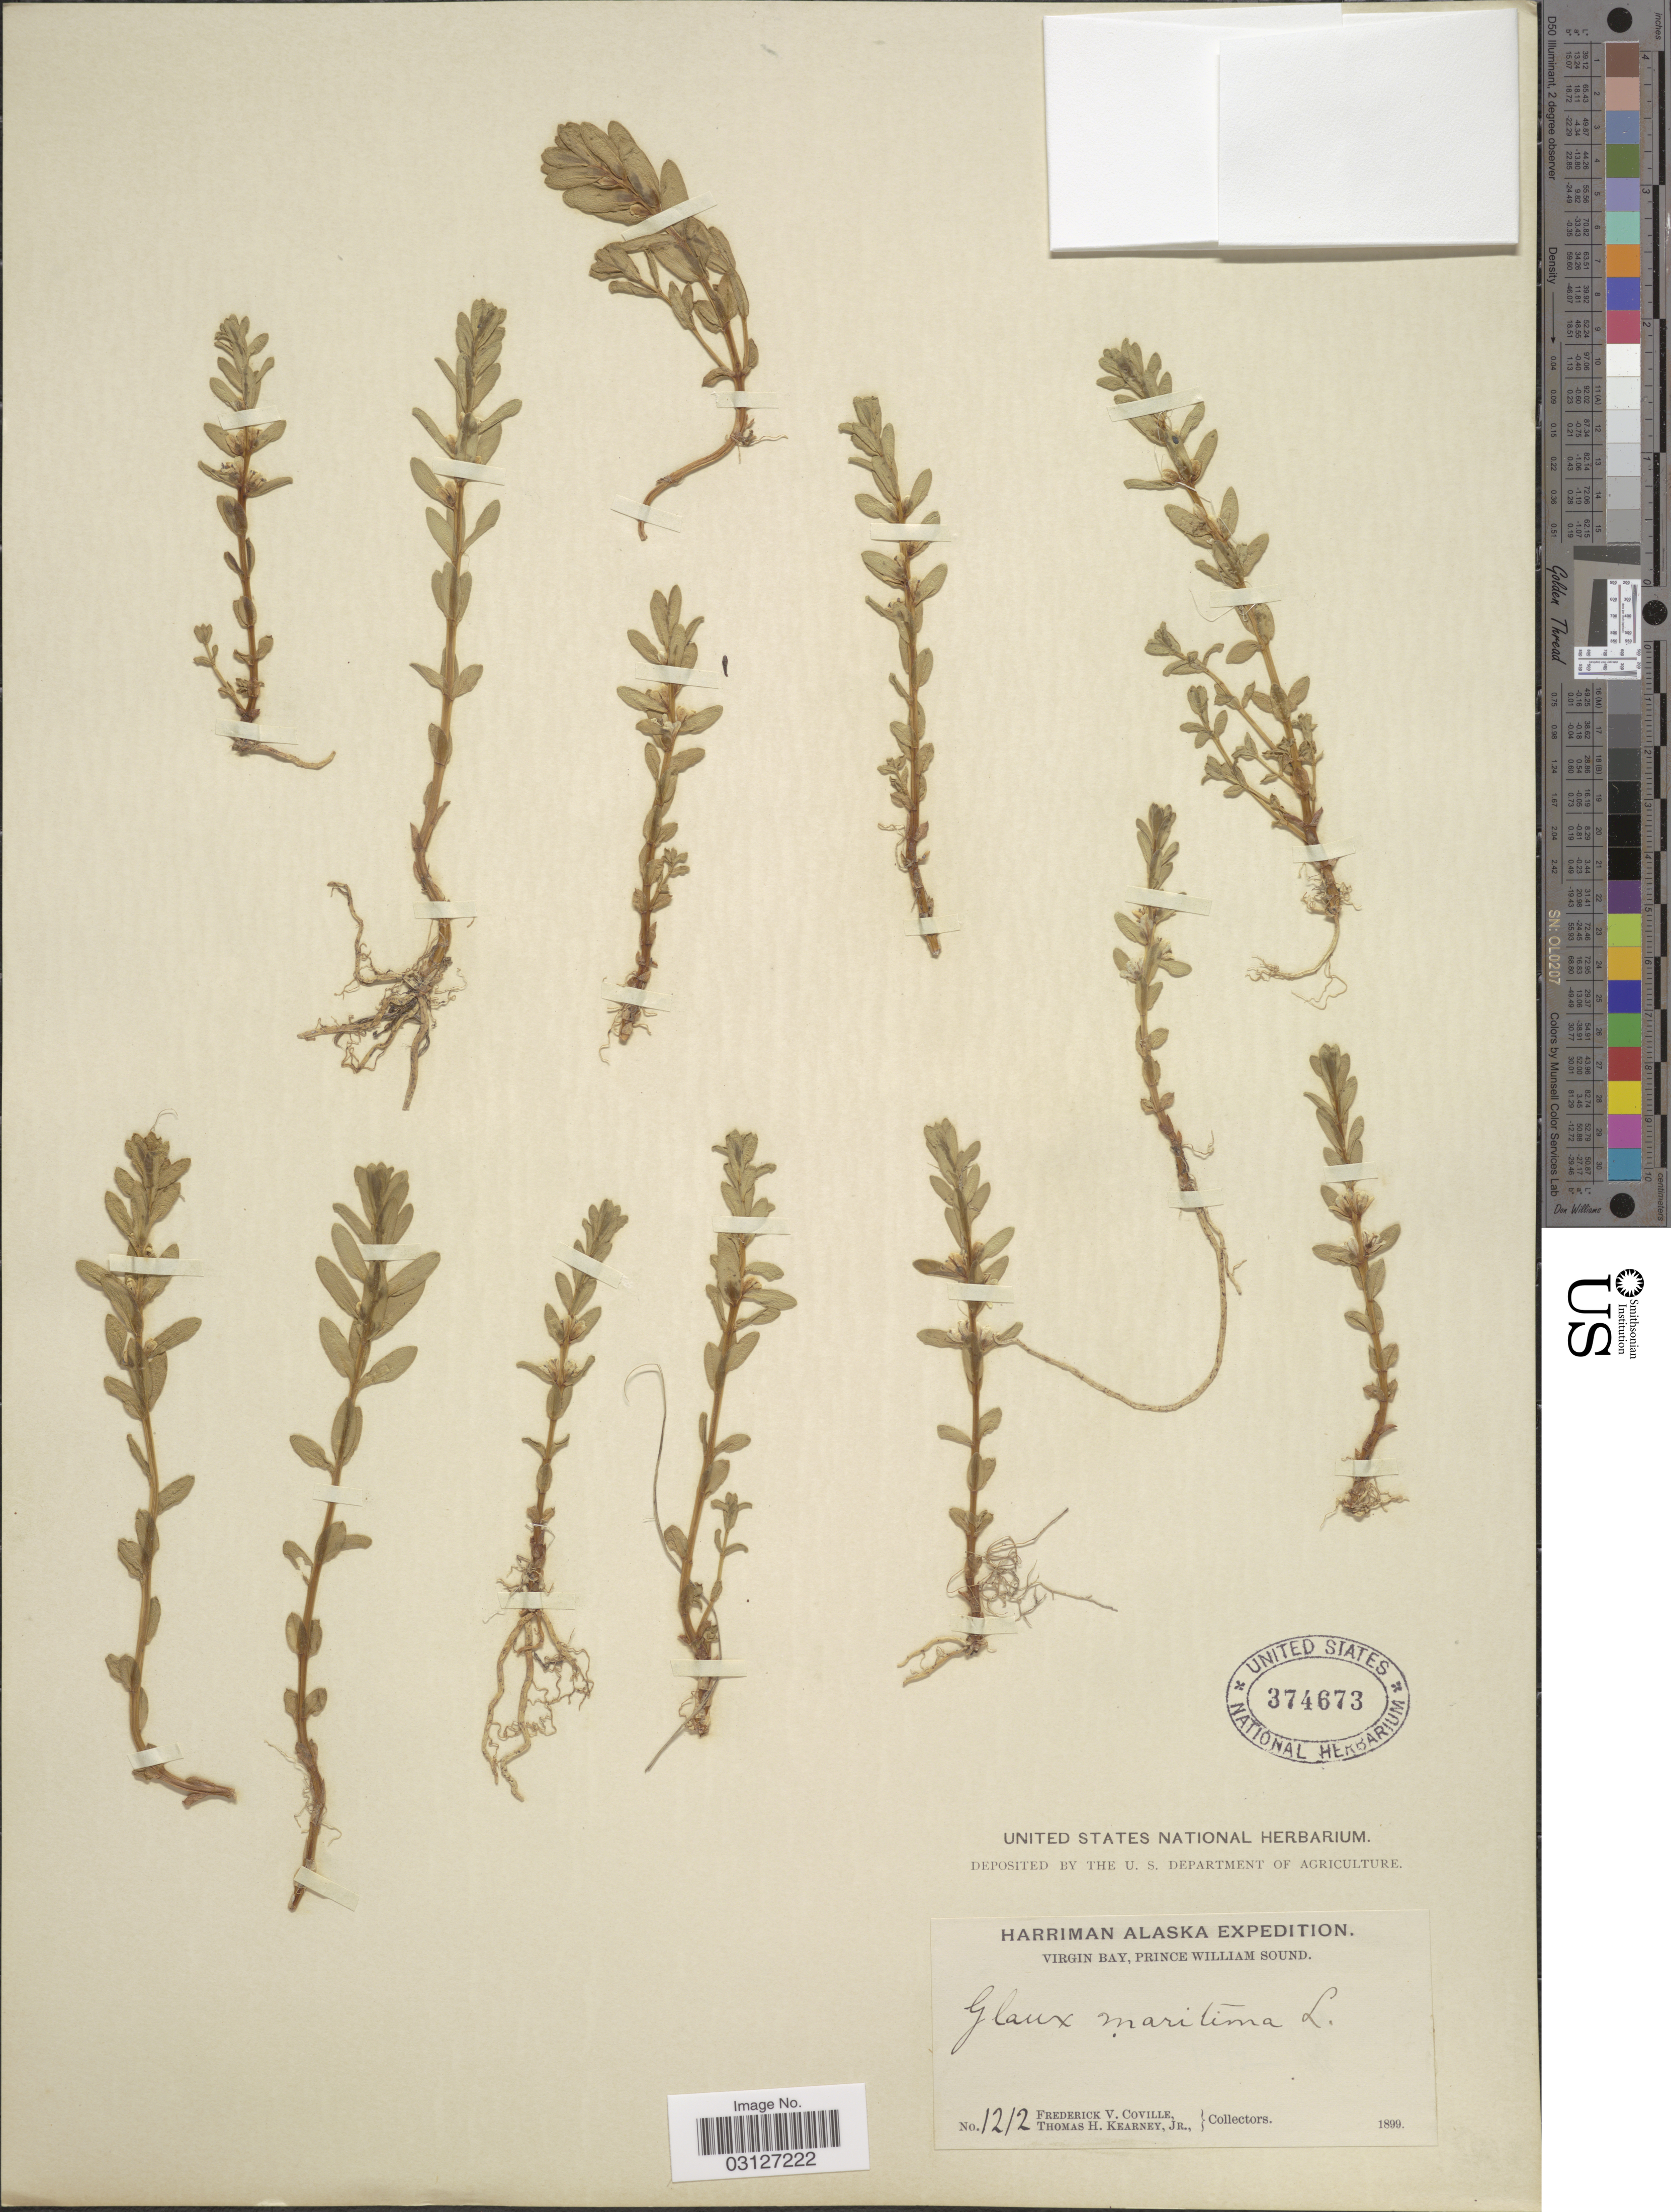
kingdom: Plantae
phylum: Tracheophyta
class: Magnoliopsida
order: Ericales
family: Primulaceae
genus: Glaux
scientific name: Glaux maritima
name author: L.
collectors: F. V. Coville & T. H. Kearney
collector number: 1212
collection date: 1899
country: United States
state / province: Alaska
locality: Virgin Bay, Prince William Sound.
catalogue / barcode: US 374673